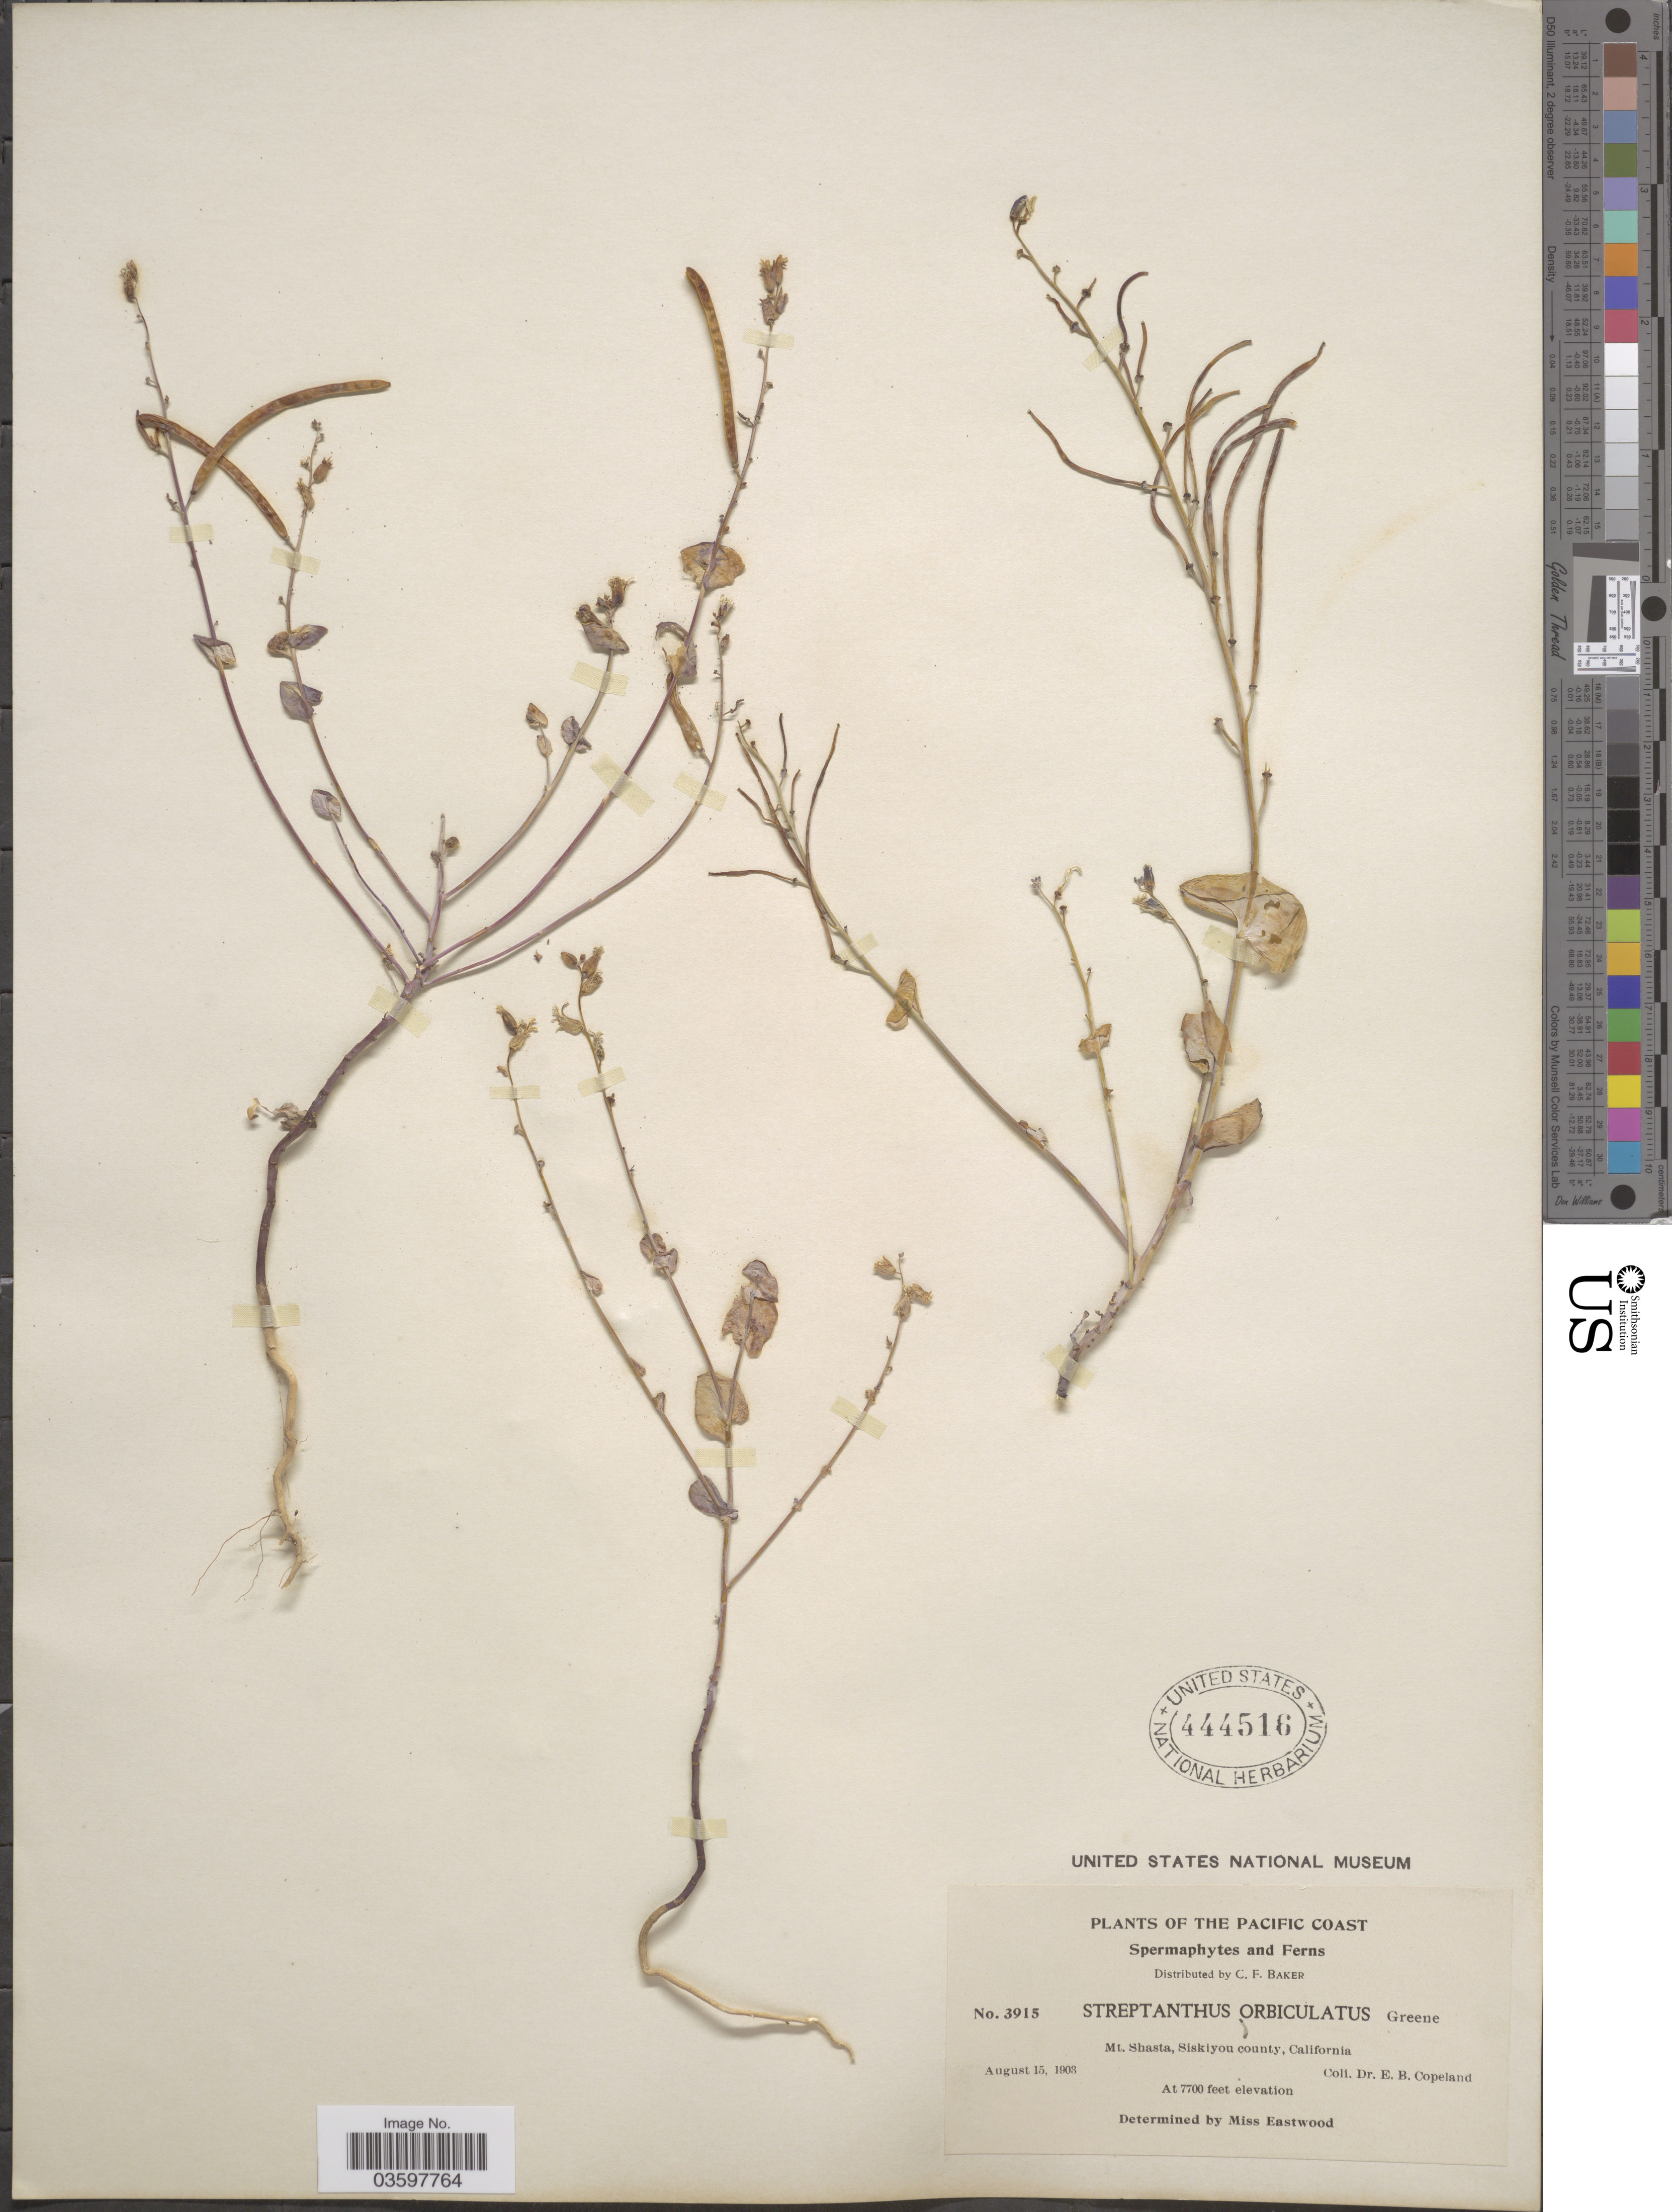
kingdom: Plantae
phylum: Tracheophyta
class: Magnoliopsida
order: Brassicales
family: Brassicaceae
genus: Streptanthus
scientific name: Streptanthus tortuosus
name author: Kellogg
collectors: E. B. Copeland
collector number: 3915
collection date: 1903-08-15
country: United States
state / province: California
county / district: Siskiyou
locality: The Pacific Coast. Mt. Shasta, Siskiyou county.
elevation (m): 2347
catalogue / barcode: US 444516